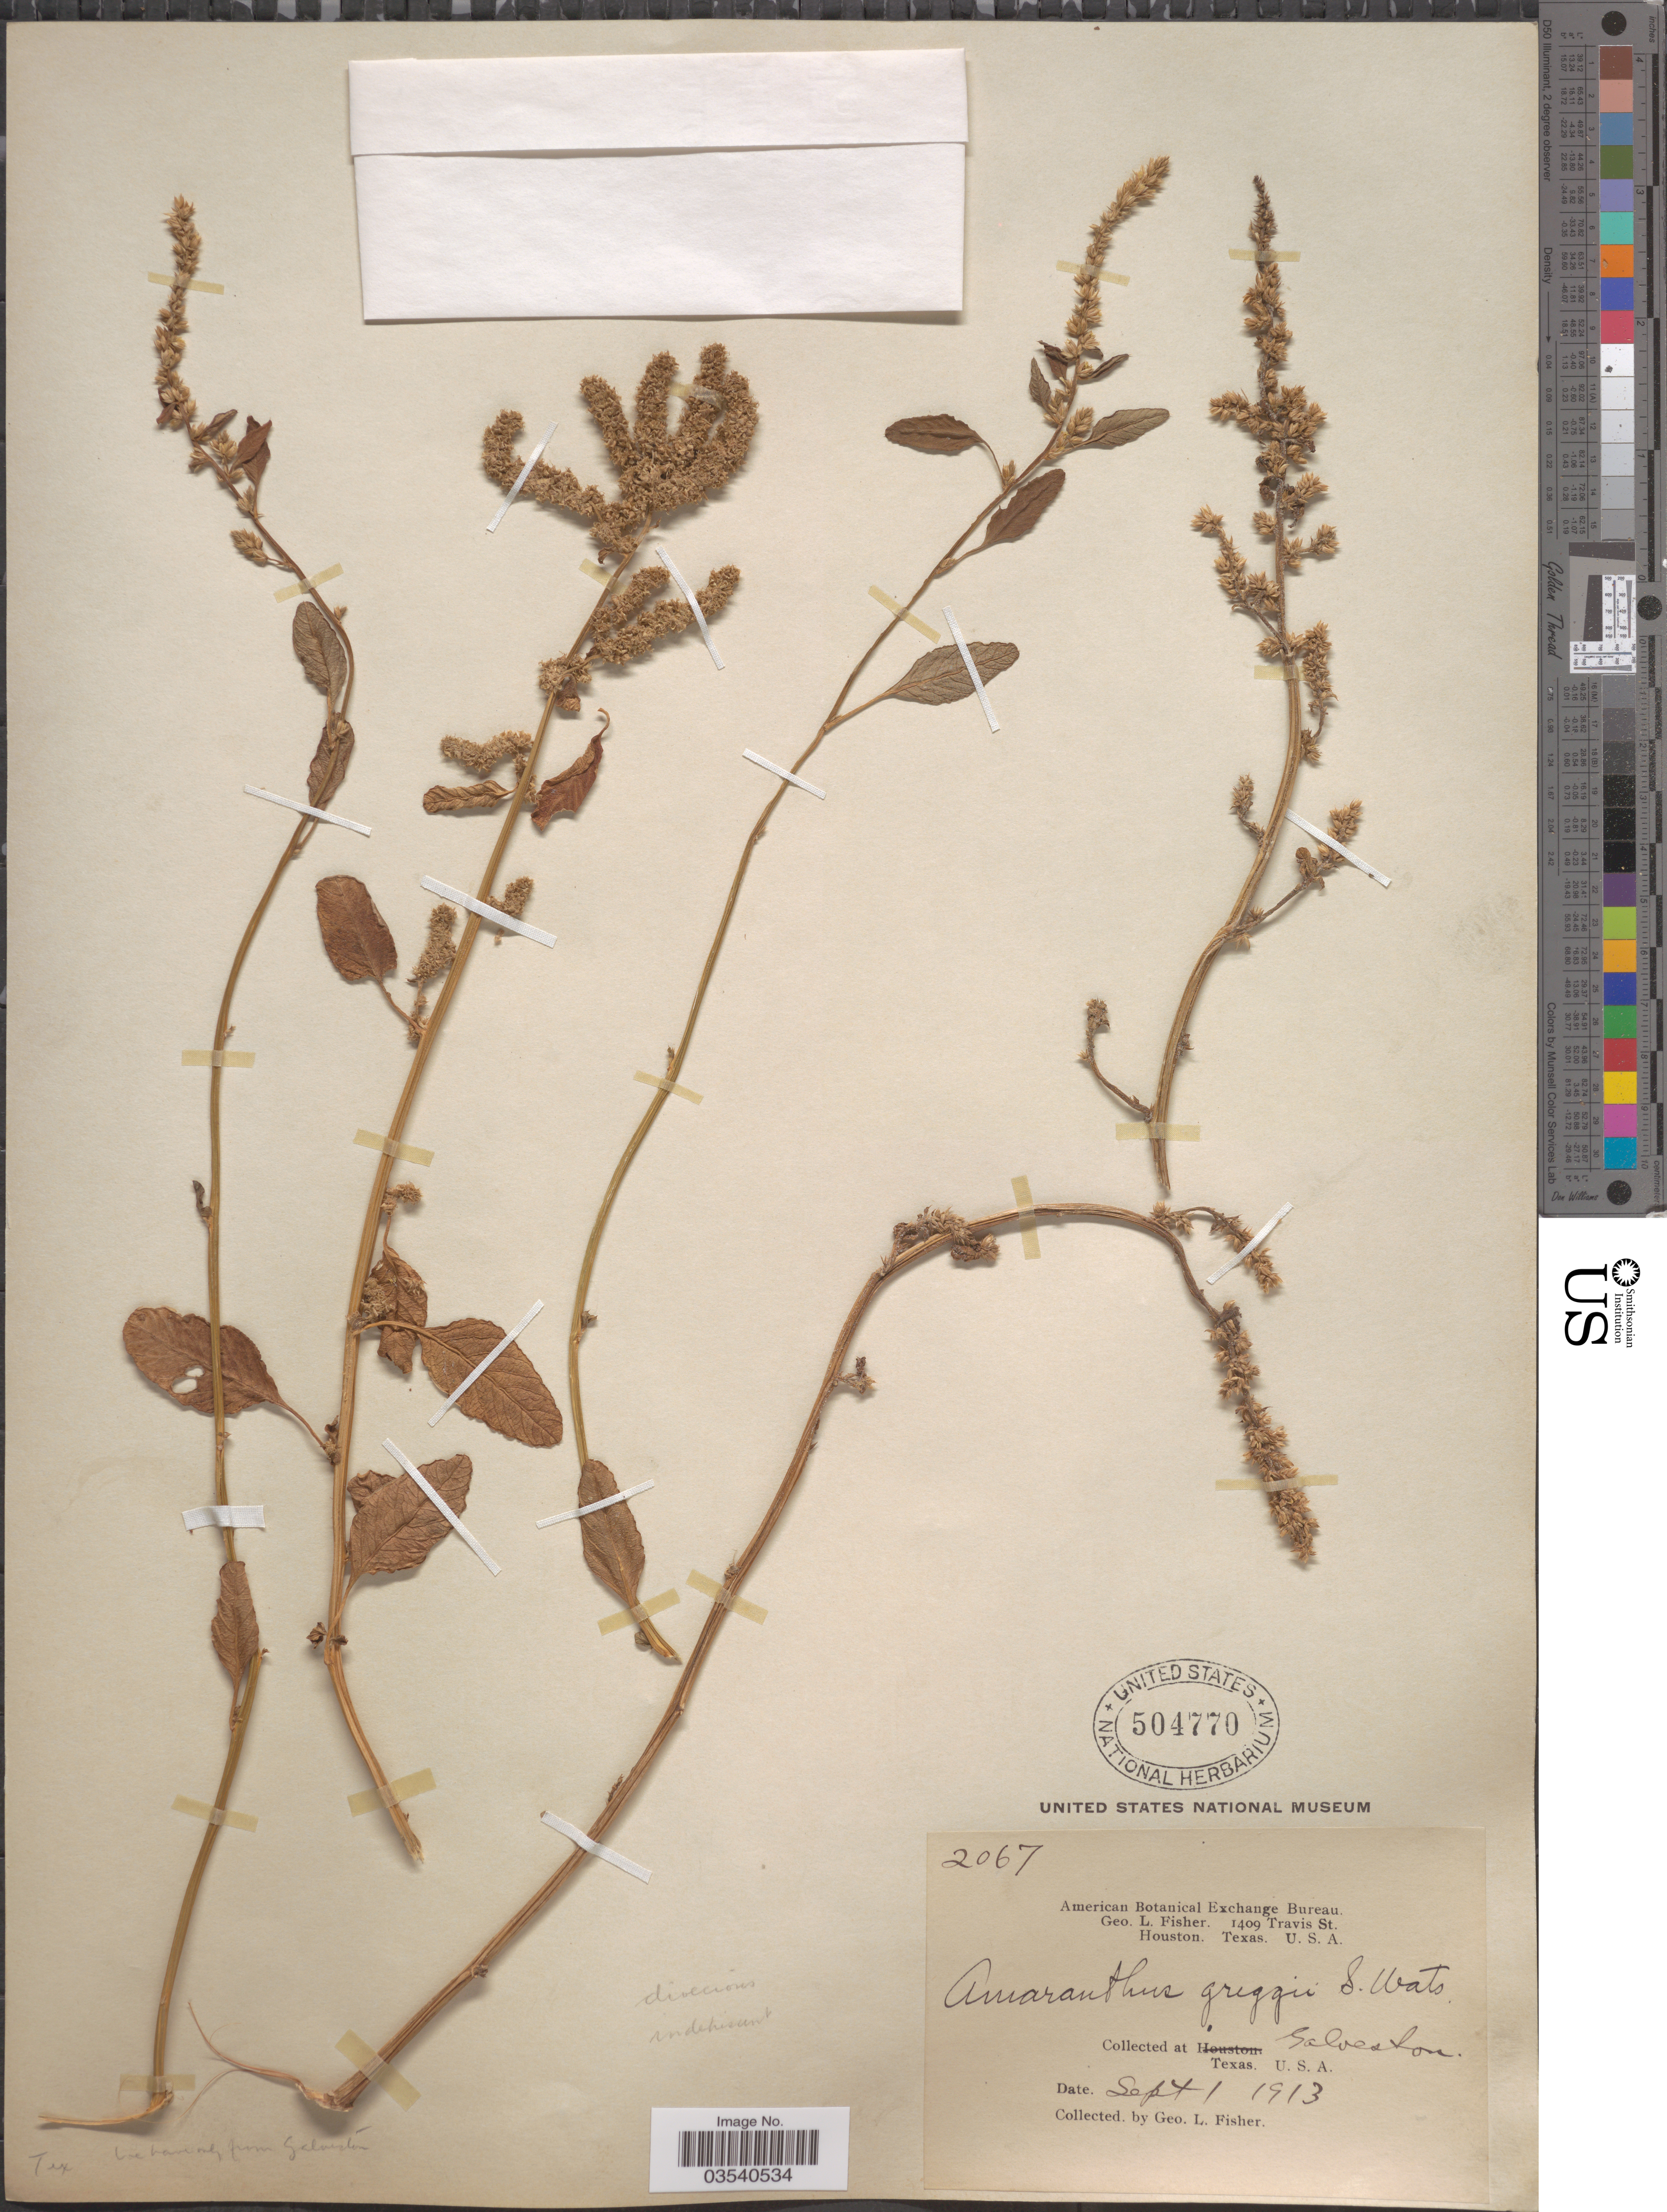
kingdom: Plantae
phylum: Tracheophyta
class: Magnoliopsida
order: Caryophyllales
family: Amaranthaceae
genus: Amaranthus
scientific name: Amaranthus greggii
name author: S. Watson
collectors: G. L. Fisher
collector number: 2067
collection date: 1913-09-01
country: United States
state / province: Texas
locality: Galveston.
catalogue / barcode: US 504770